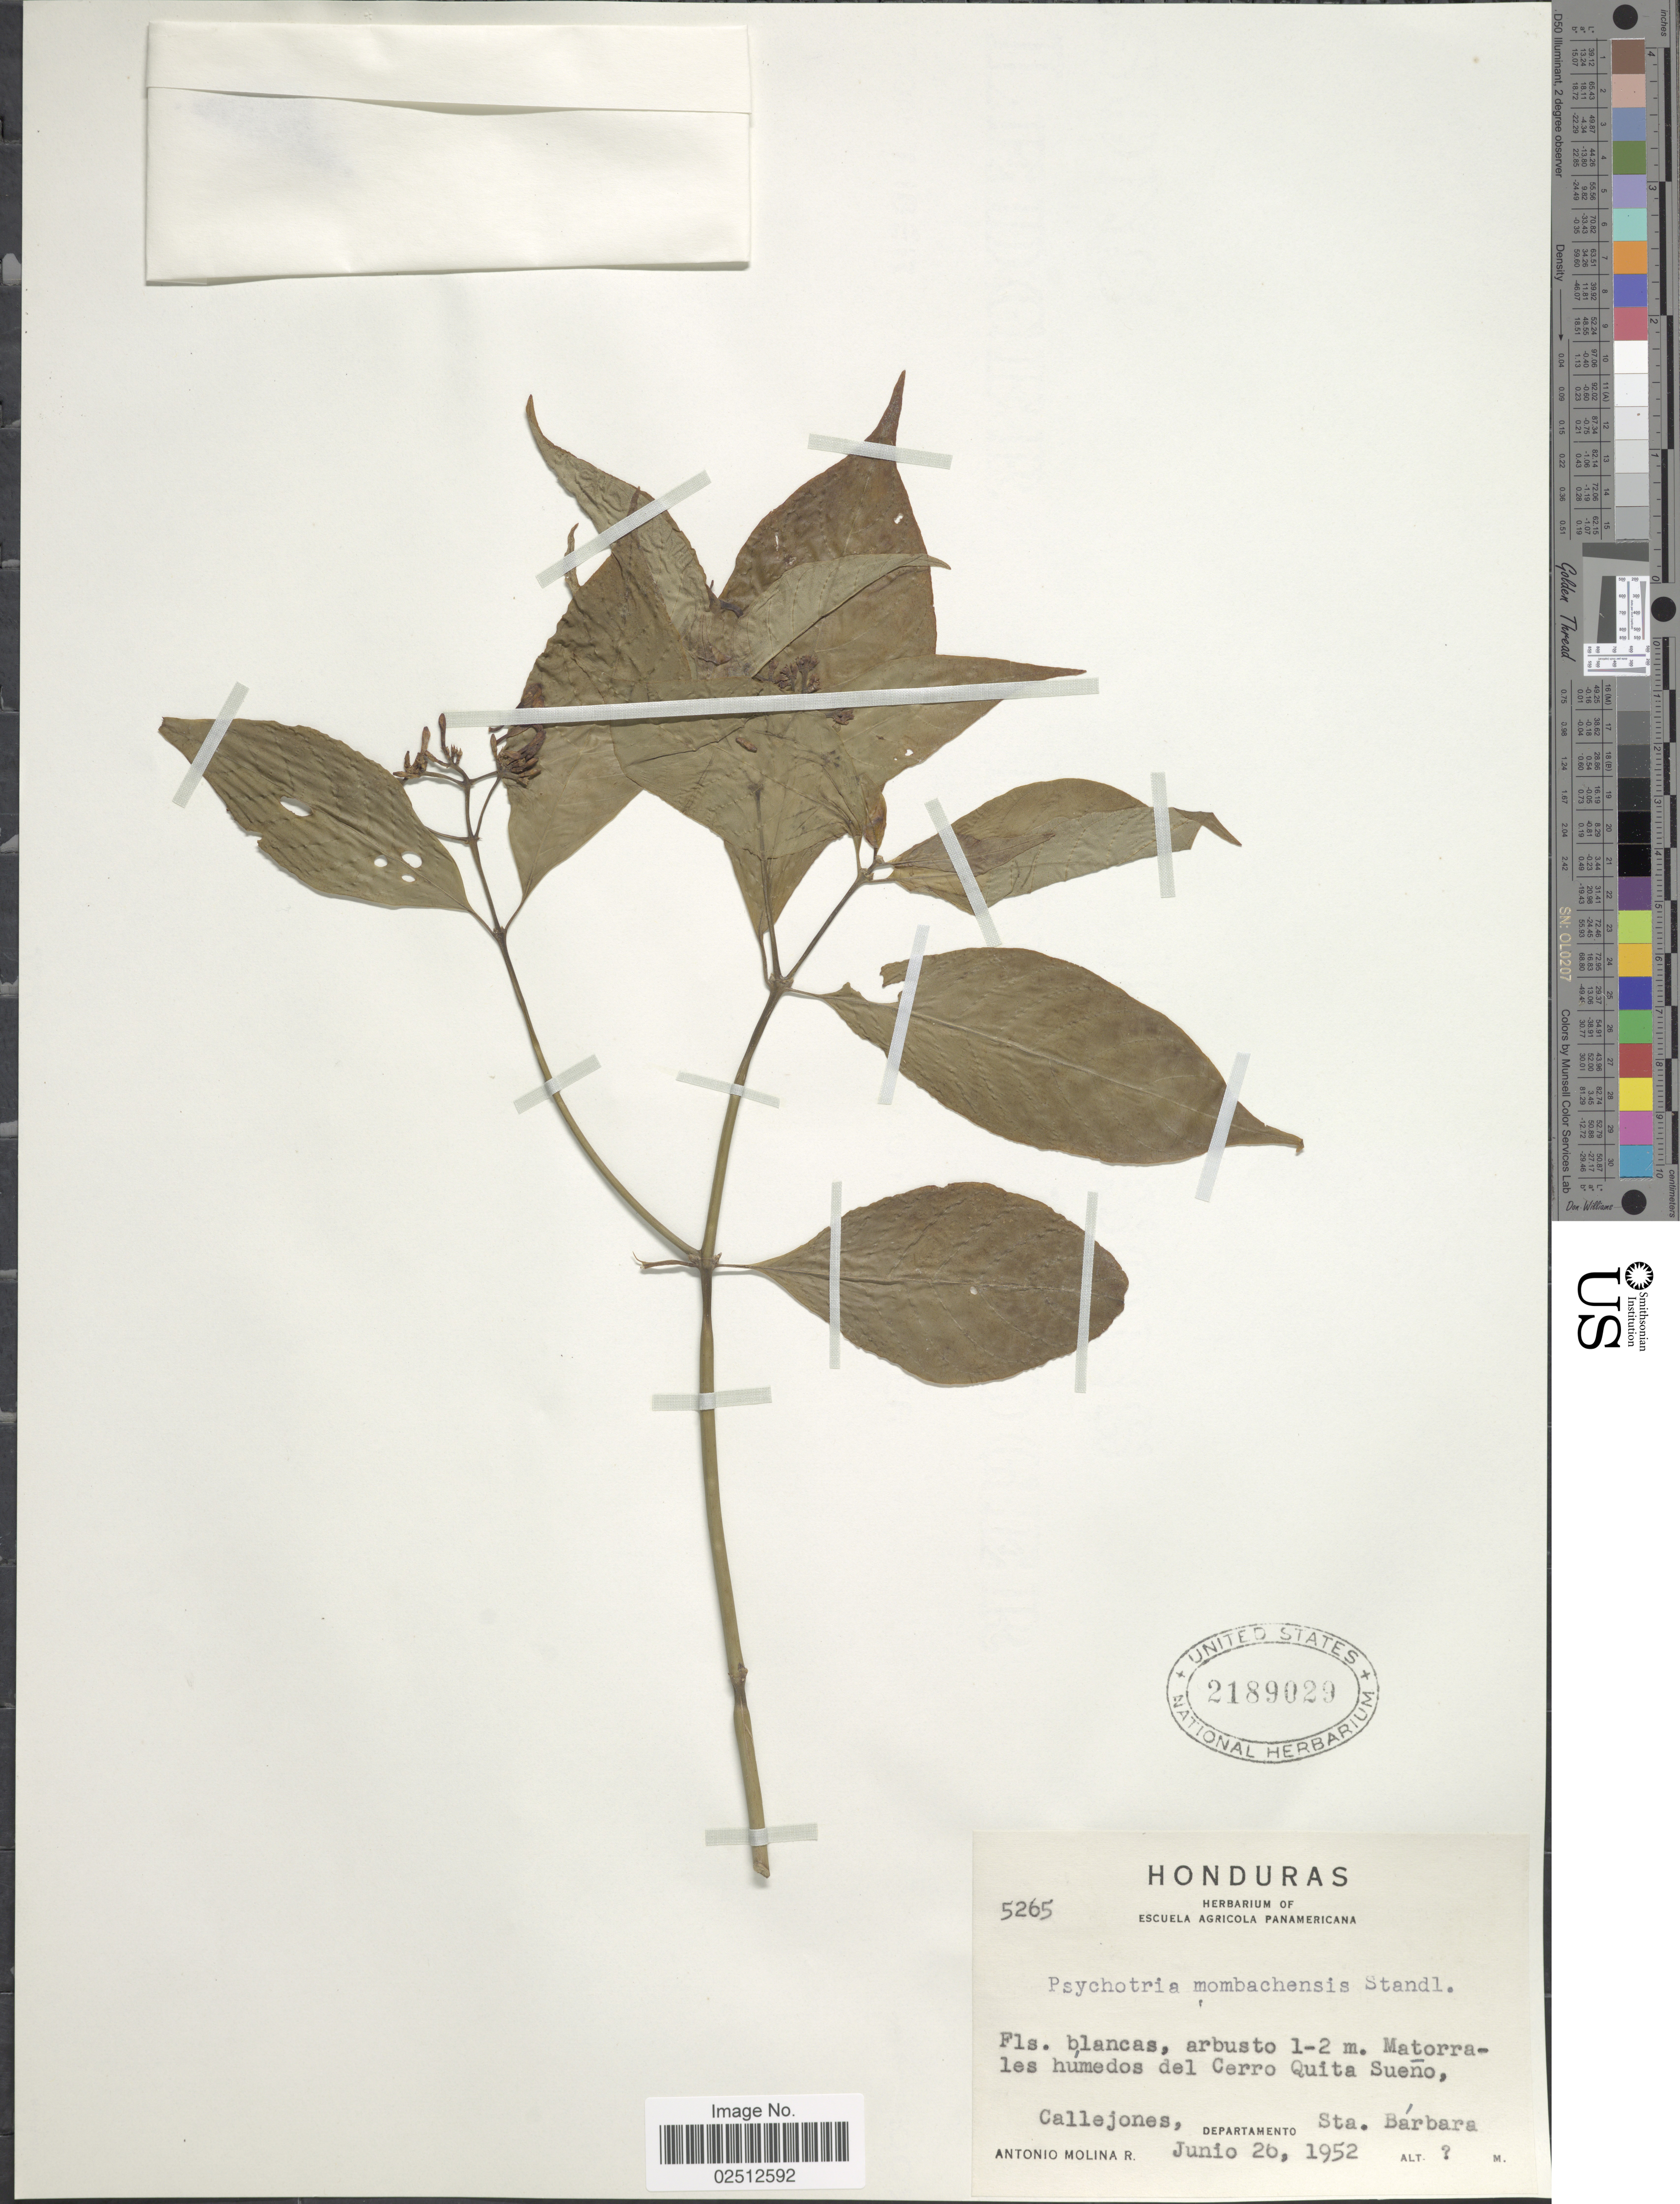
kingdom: Plantae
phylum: Tracheophyta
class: Magnoliopsida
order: Gentianales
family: Rubiaceae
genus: Psychotria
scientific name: Psychotria mombachensis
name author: Standl.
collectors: A. Molina R.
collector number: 5265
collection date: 1952-06-26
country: Honduras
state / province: Santa Bárbara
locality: Matorrales humedos del Cerro Quita Sueno, Callejones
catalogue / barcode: US 2189029